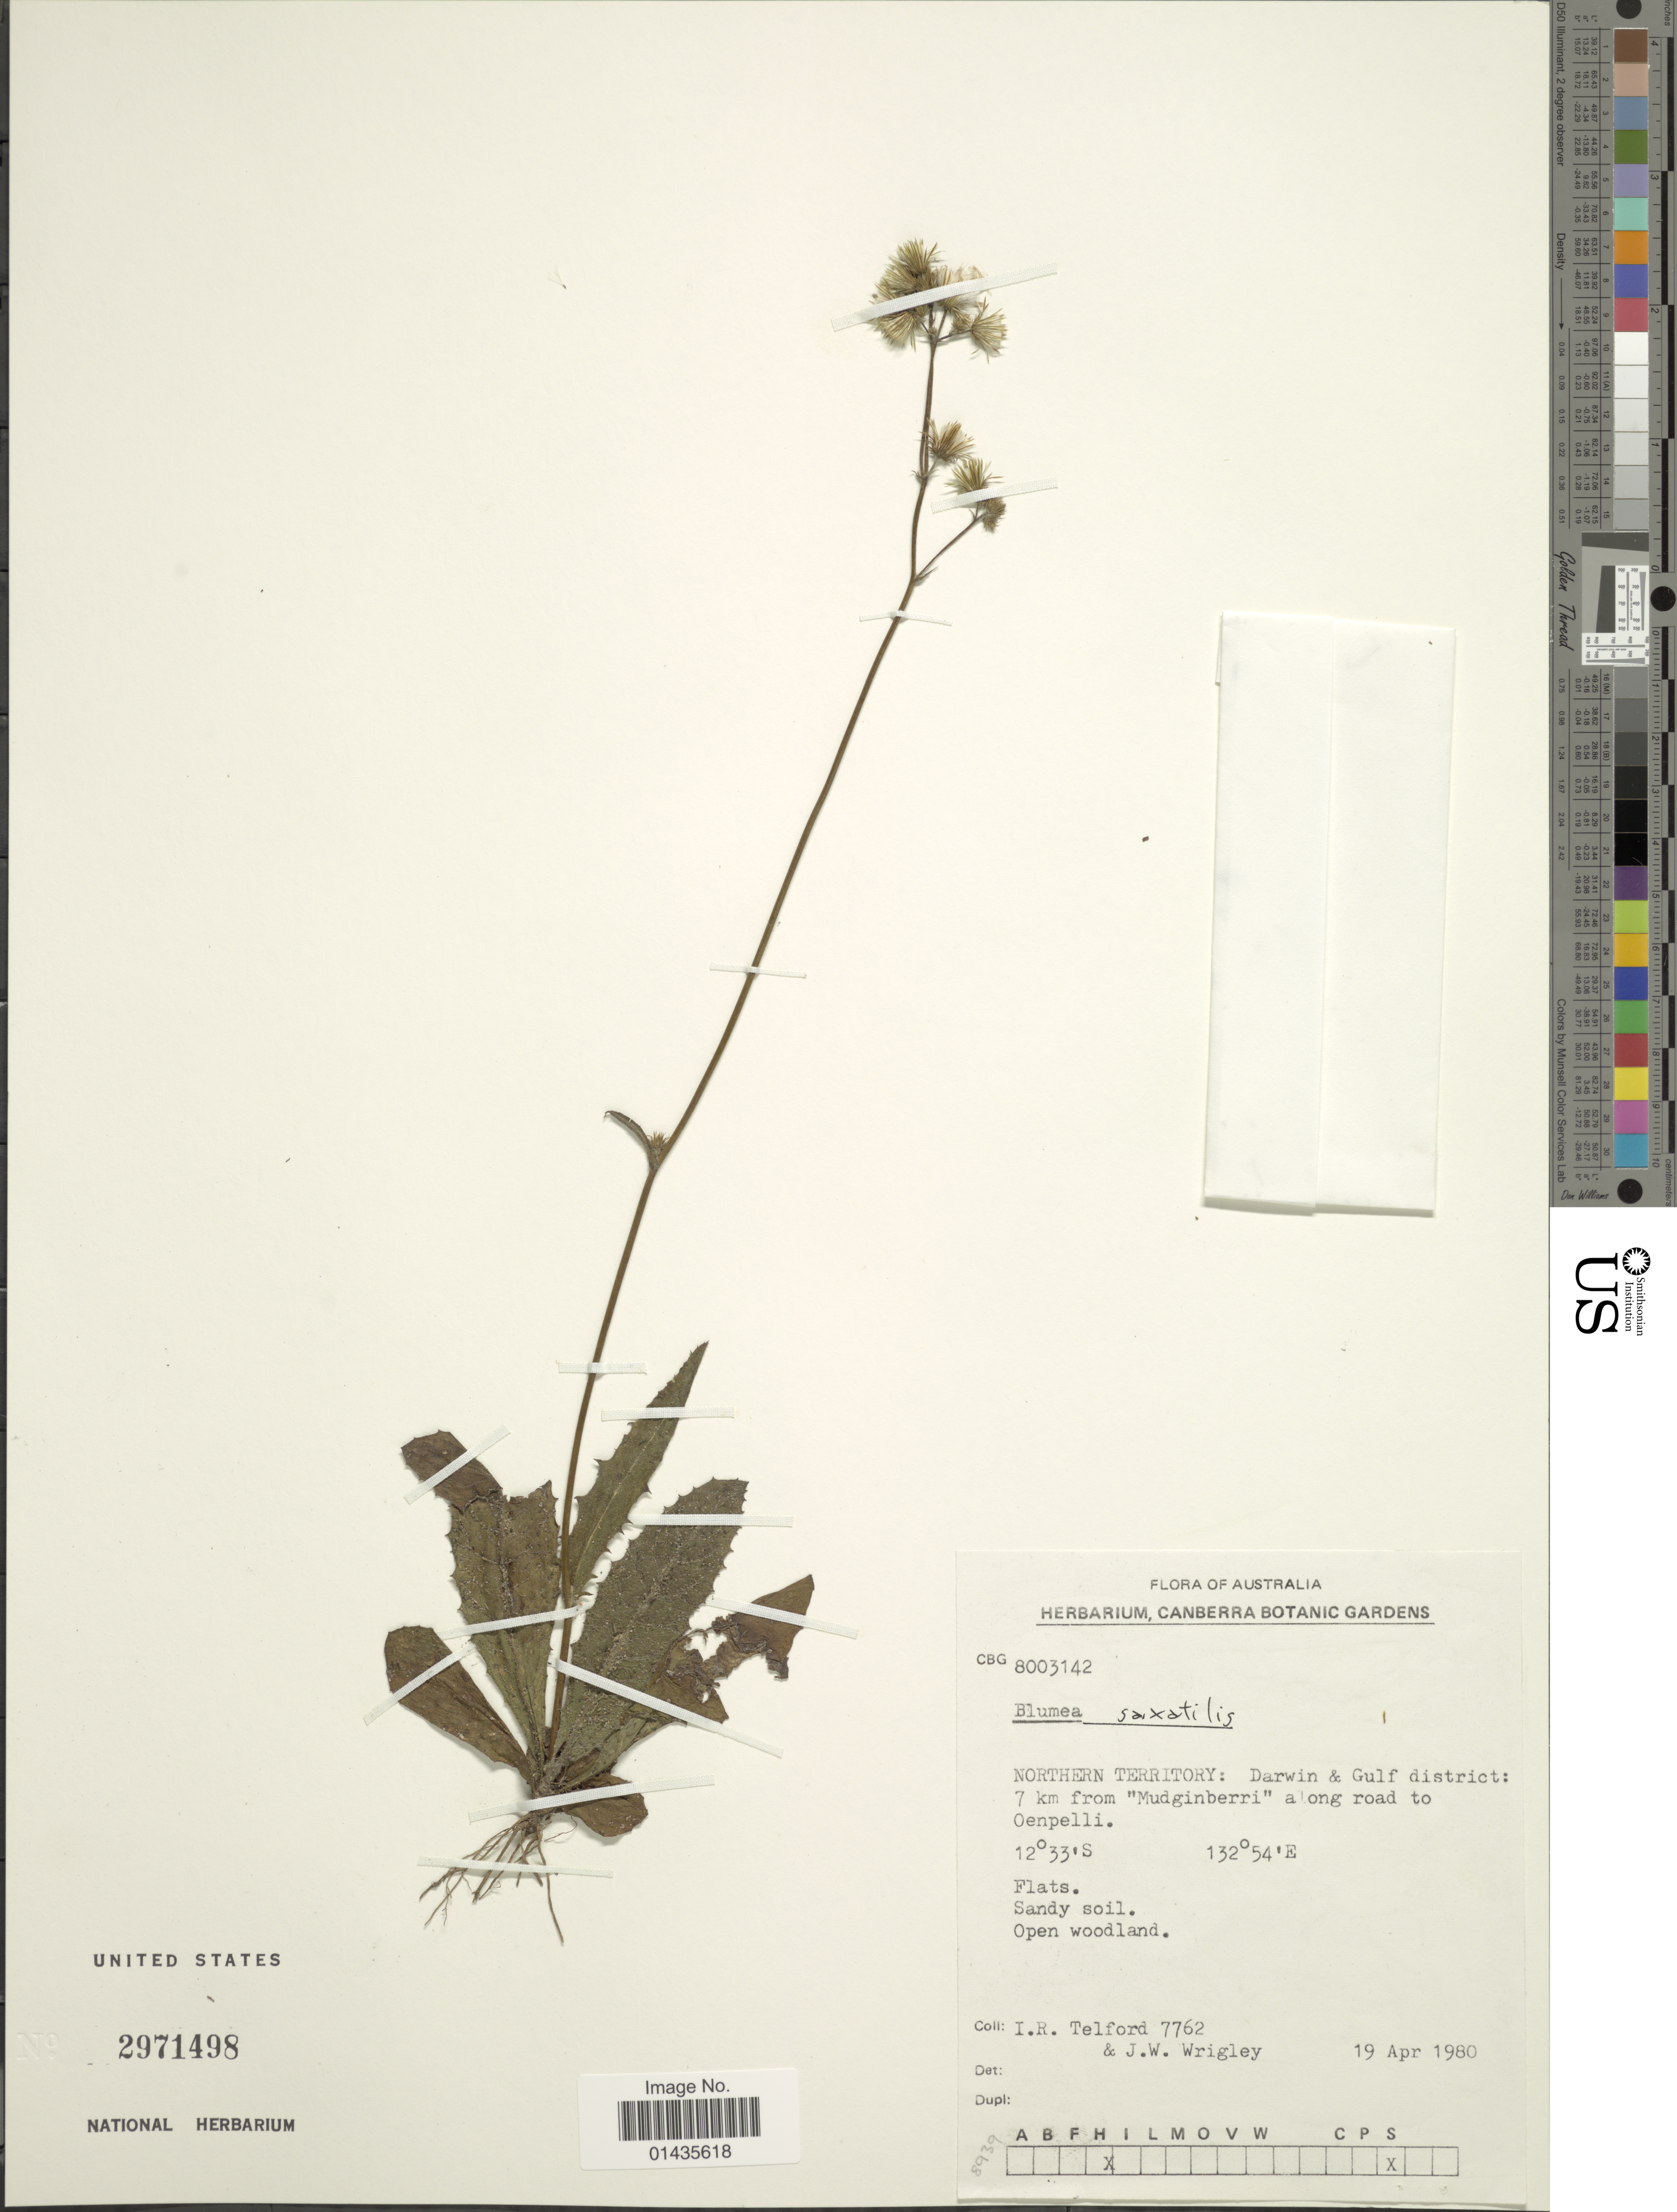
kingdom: Plantae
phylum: Tracheophyta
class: Magnoliopsida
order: Asterales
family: Asteraceae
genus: Blumea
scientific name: Blumea saxatilis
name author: Zoll. & Moritzi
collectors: I. R. Telford & J. Wrigley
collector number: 7762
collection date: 1980-04-19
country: Australia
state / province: Northern Territory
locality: Darwin & Gulf district, 7 km from Mudginberri along road to Oenpelli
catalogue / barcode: US 2971498